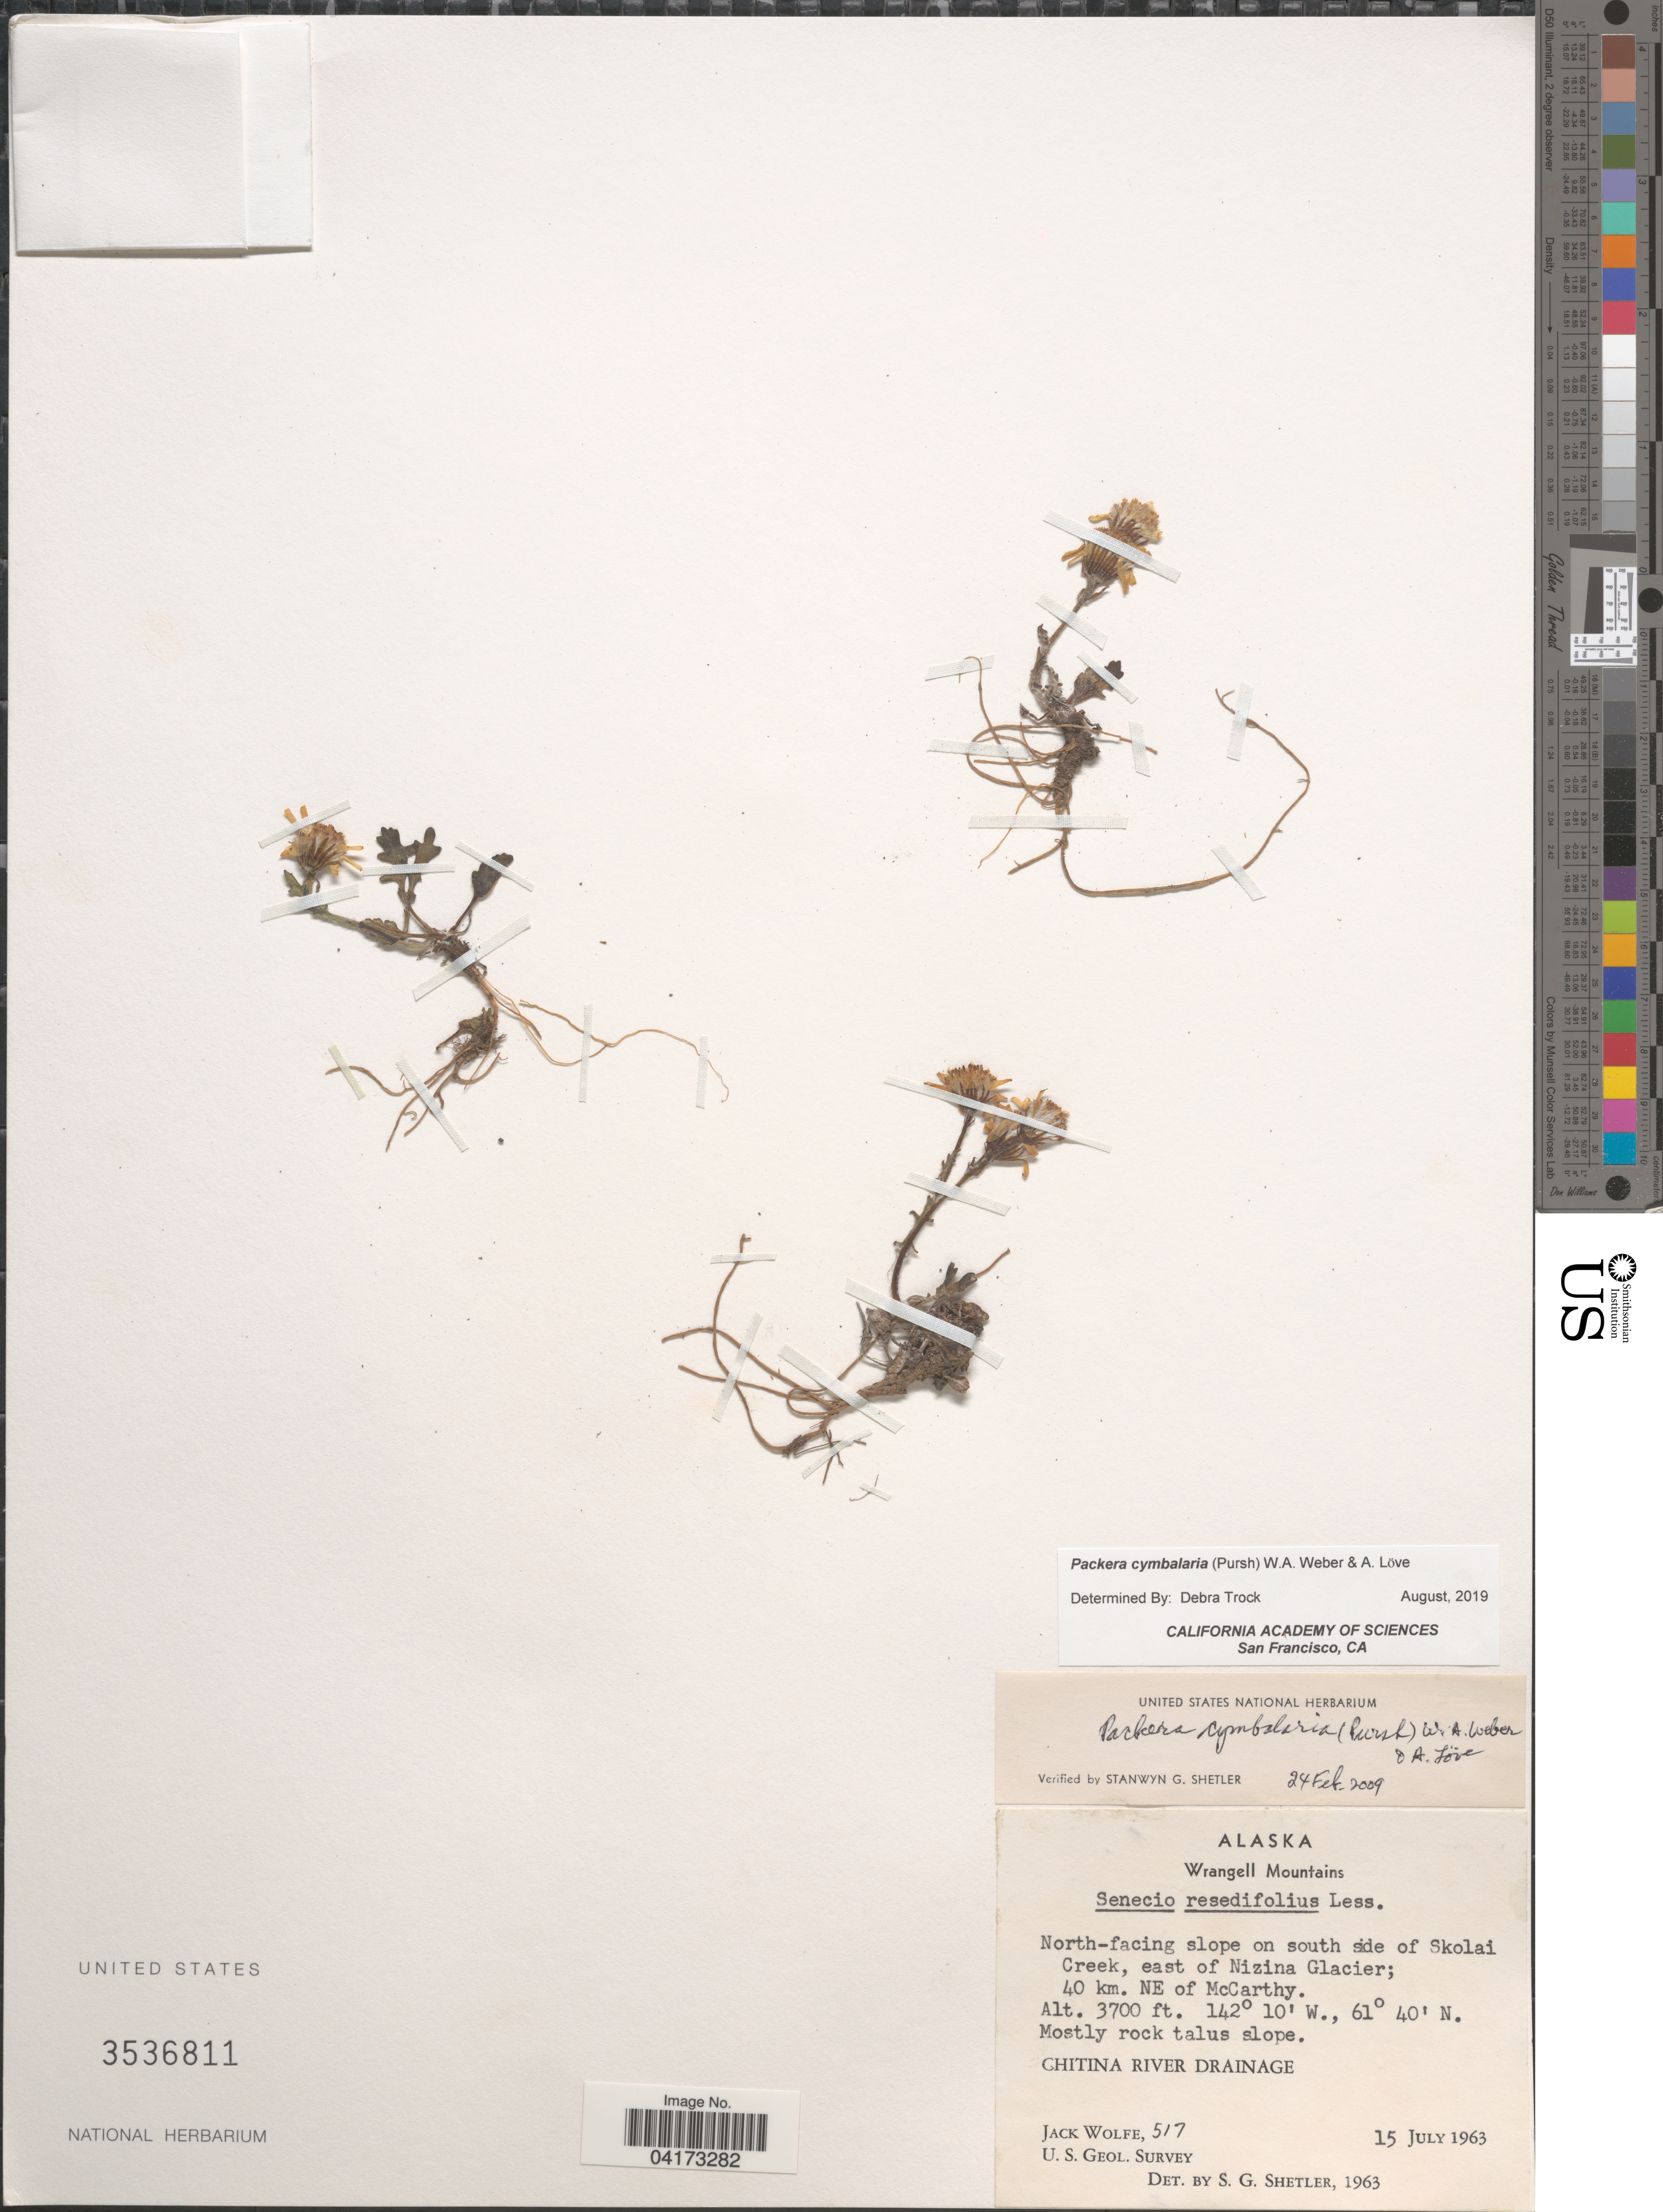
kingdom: Plantae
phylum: Tracheophyta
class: Magnoliopsida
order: Asterales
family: Asteraceae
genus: Packera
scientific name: Packera cymbalaria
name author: (Pursh) W.A. Weber & Á. Löve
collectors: J. Wolfe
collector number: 517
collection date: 1963-07-15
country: United States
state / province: Alaska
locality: Wrangell Mountains. North-facing slope on south side of Skolai Creek, east of Nizina Glacier; 40 km. NE of McCarthy. Chitina River Drainage. U.S. Geol. Survey.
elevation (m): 1128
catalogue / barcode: US 3536811